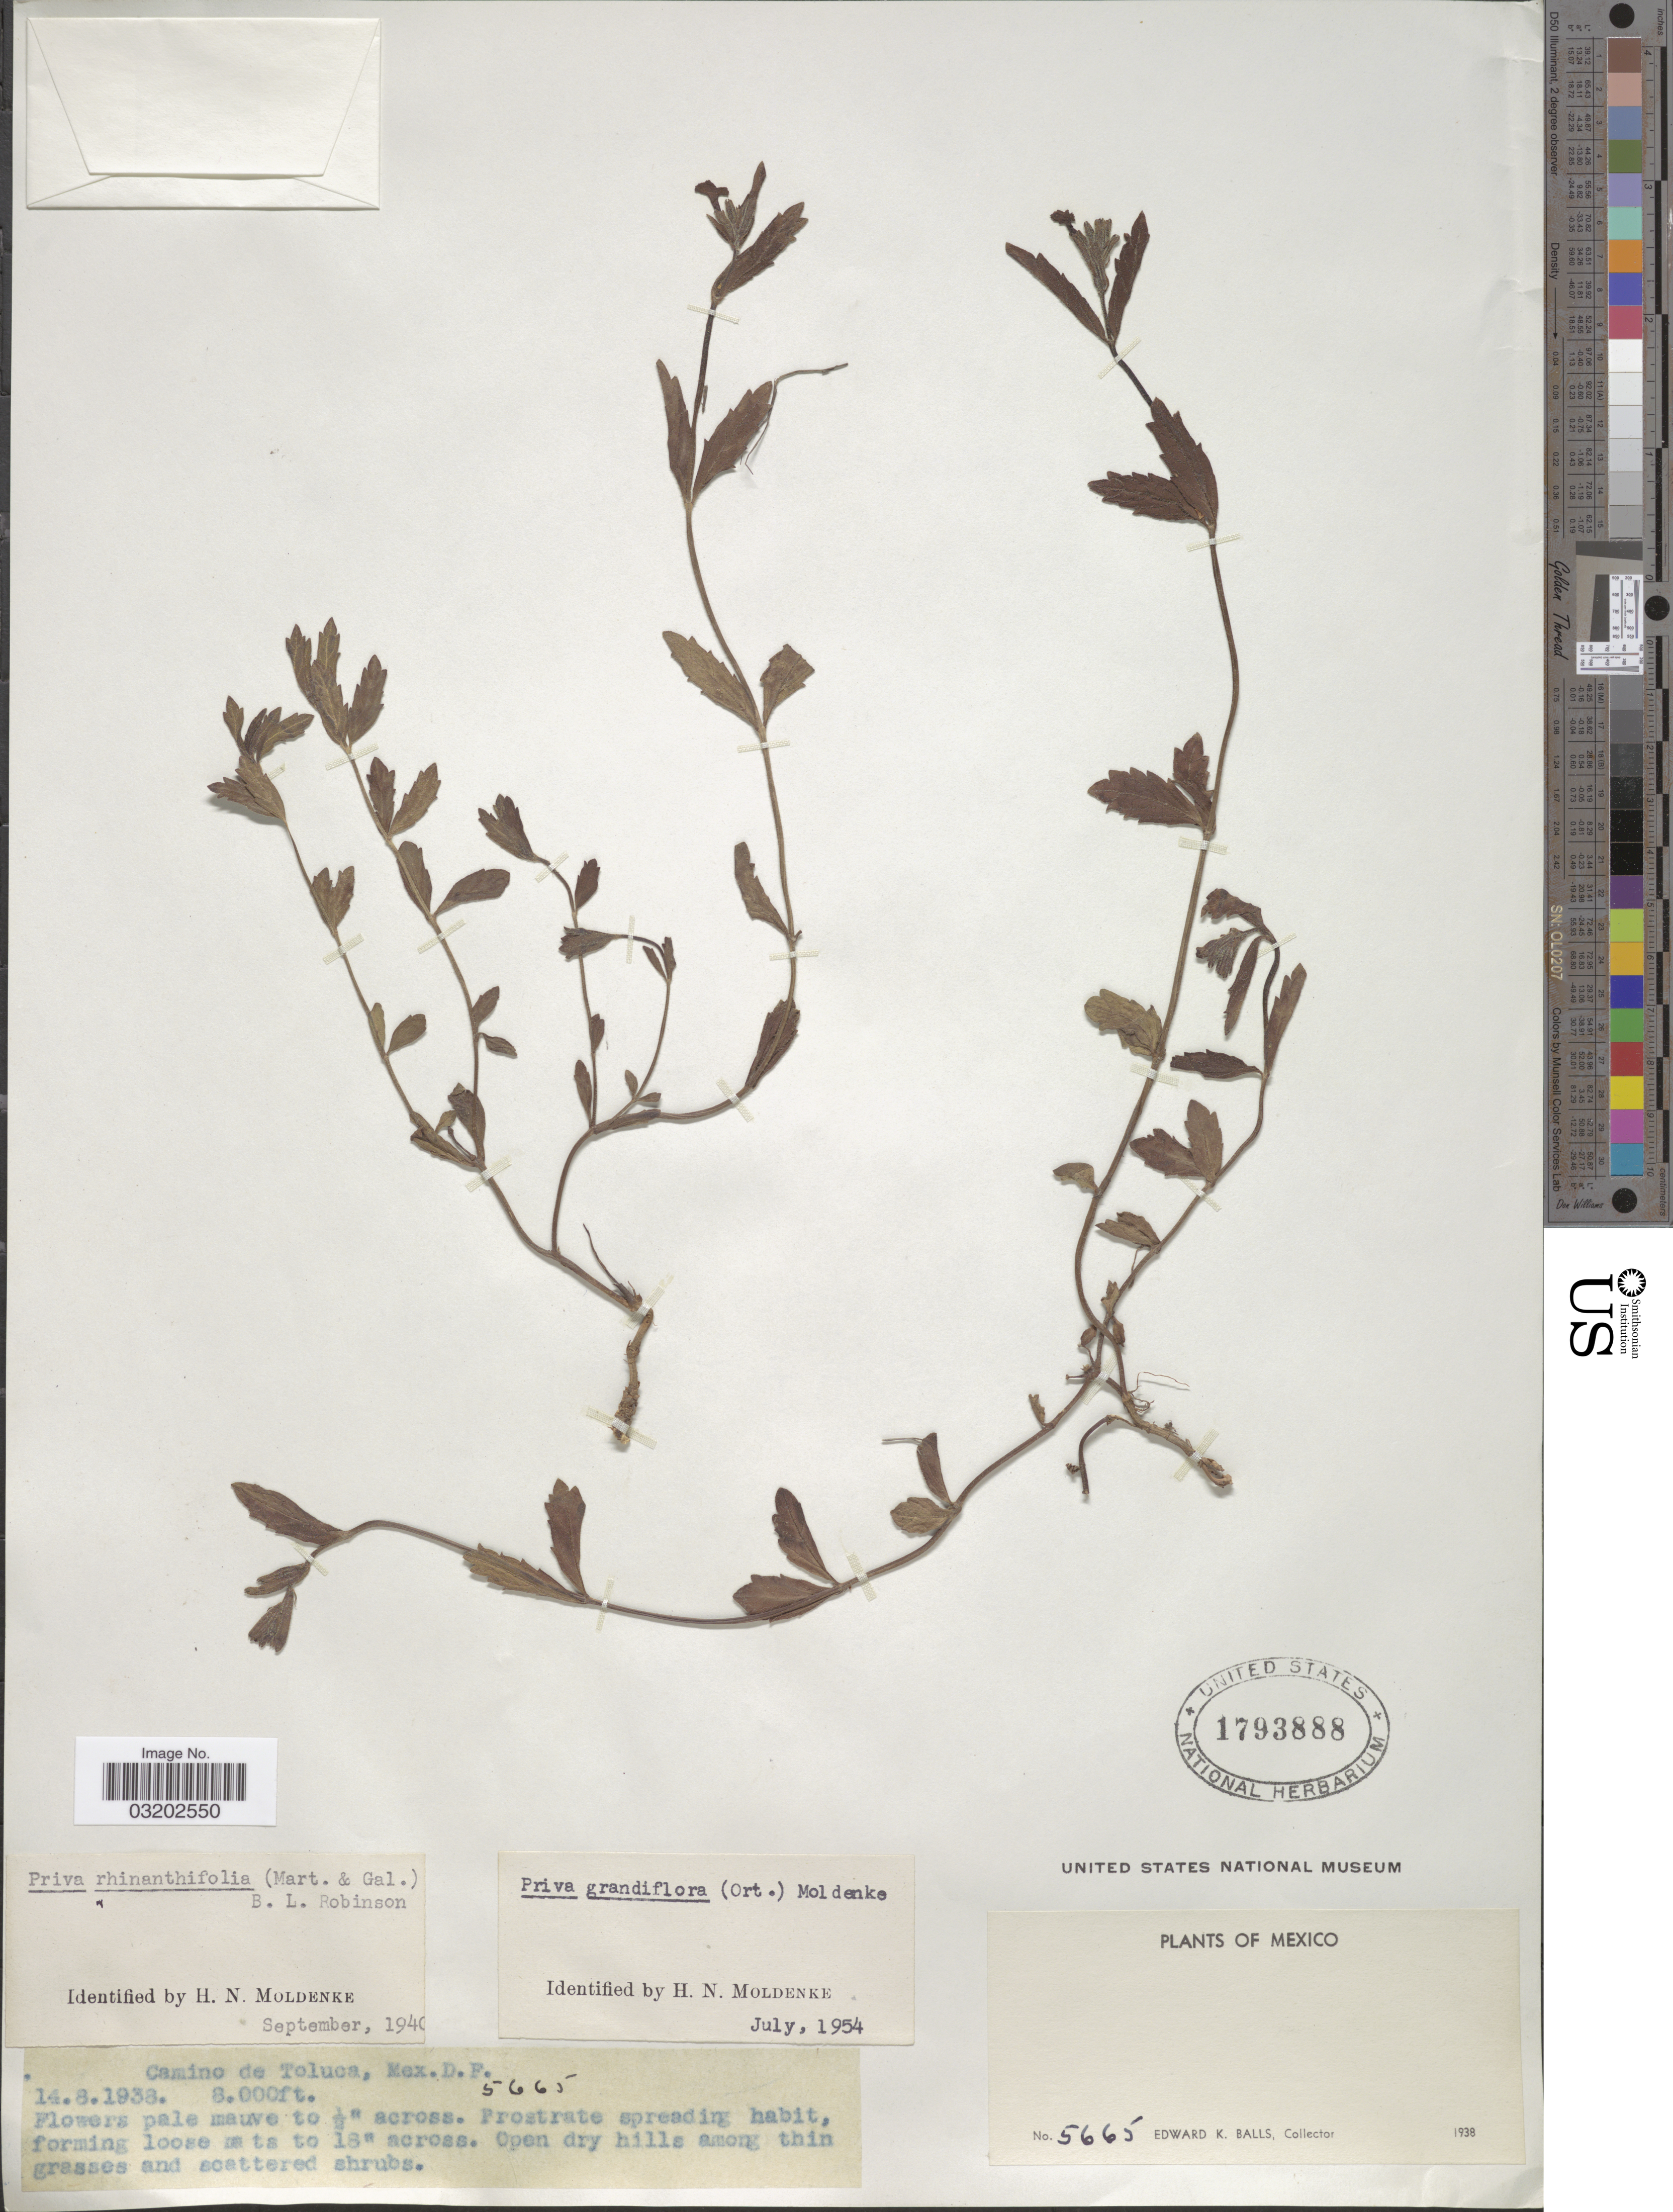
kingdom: Plantae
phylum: Tracheophyta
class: Magnoliopsida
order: Lamiales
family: Verbenaceae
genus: Priva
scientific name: Priva grandiflora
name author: Moldenke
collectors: E. K. Balls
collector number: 5665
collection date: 1938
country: Mexico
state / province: Distrito Federal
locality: Camino de Toluca.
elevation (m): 2438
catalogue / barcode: US 1793888